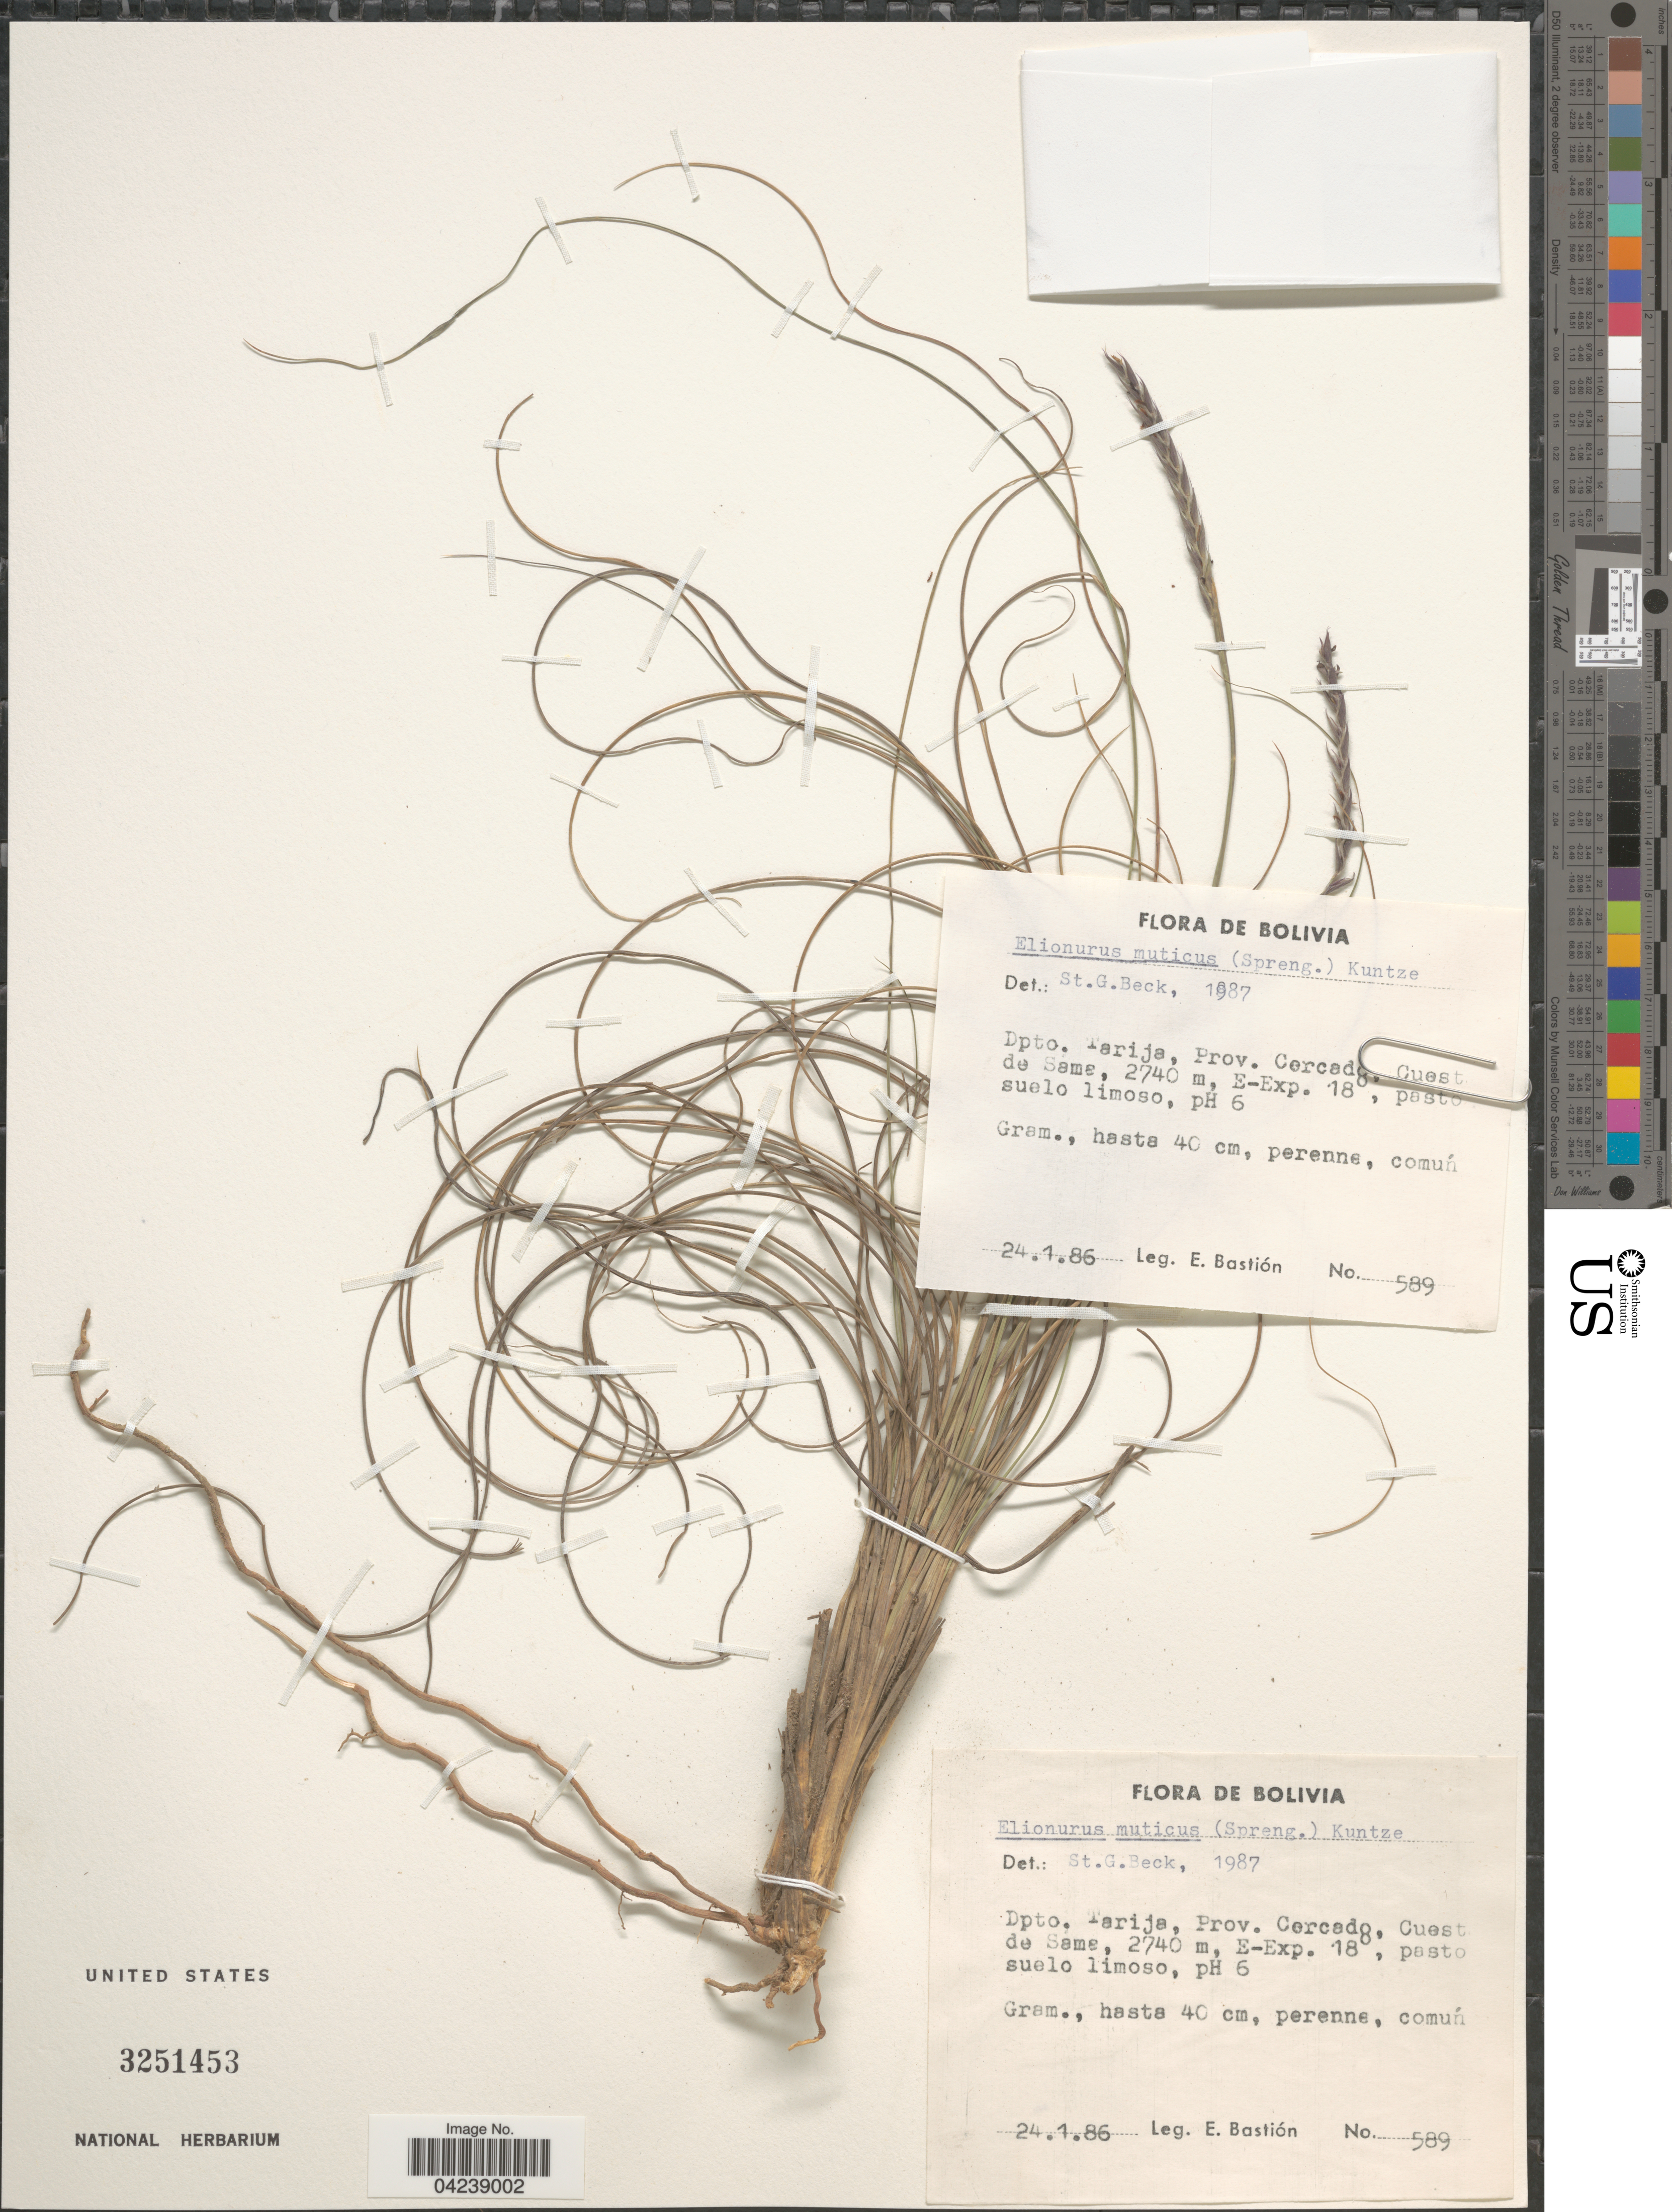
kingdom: Plantae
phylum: Tracheophyta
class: Liliopsida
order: Poales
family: Poaceae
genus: Elionurus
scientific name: Elionurus muticus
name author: (Spreng.) Kuntze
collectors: E. Bastion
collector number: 589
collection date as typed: Transcribed d/m/y: 24/1/86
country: Bolivia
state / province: Tarija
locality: Dpto. Tarija, Prov. Cercado, Cuest de Sama, E-Exp. 18°.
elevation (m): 2740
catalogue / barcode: US 3251453